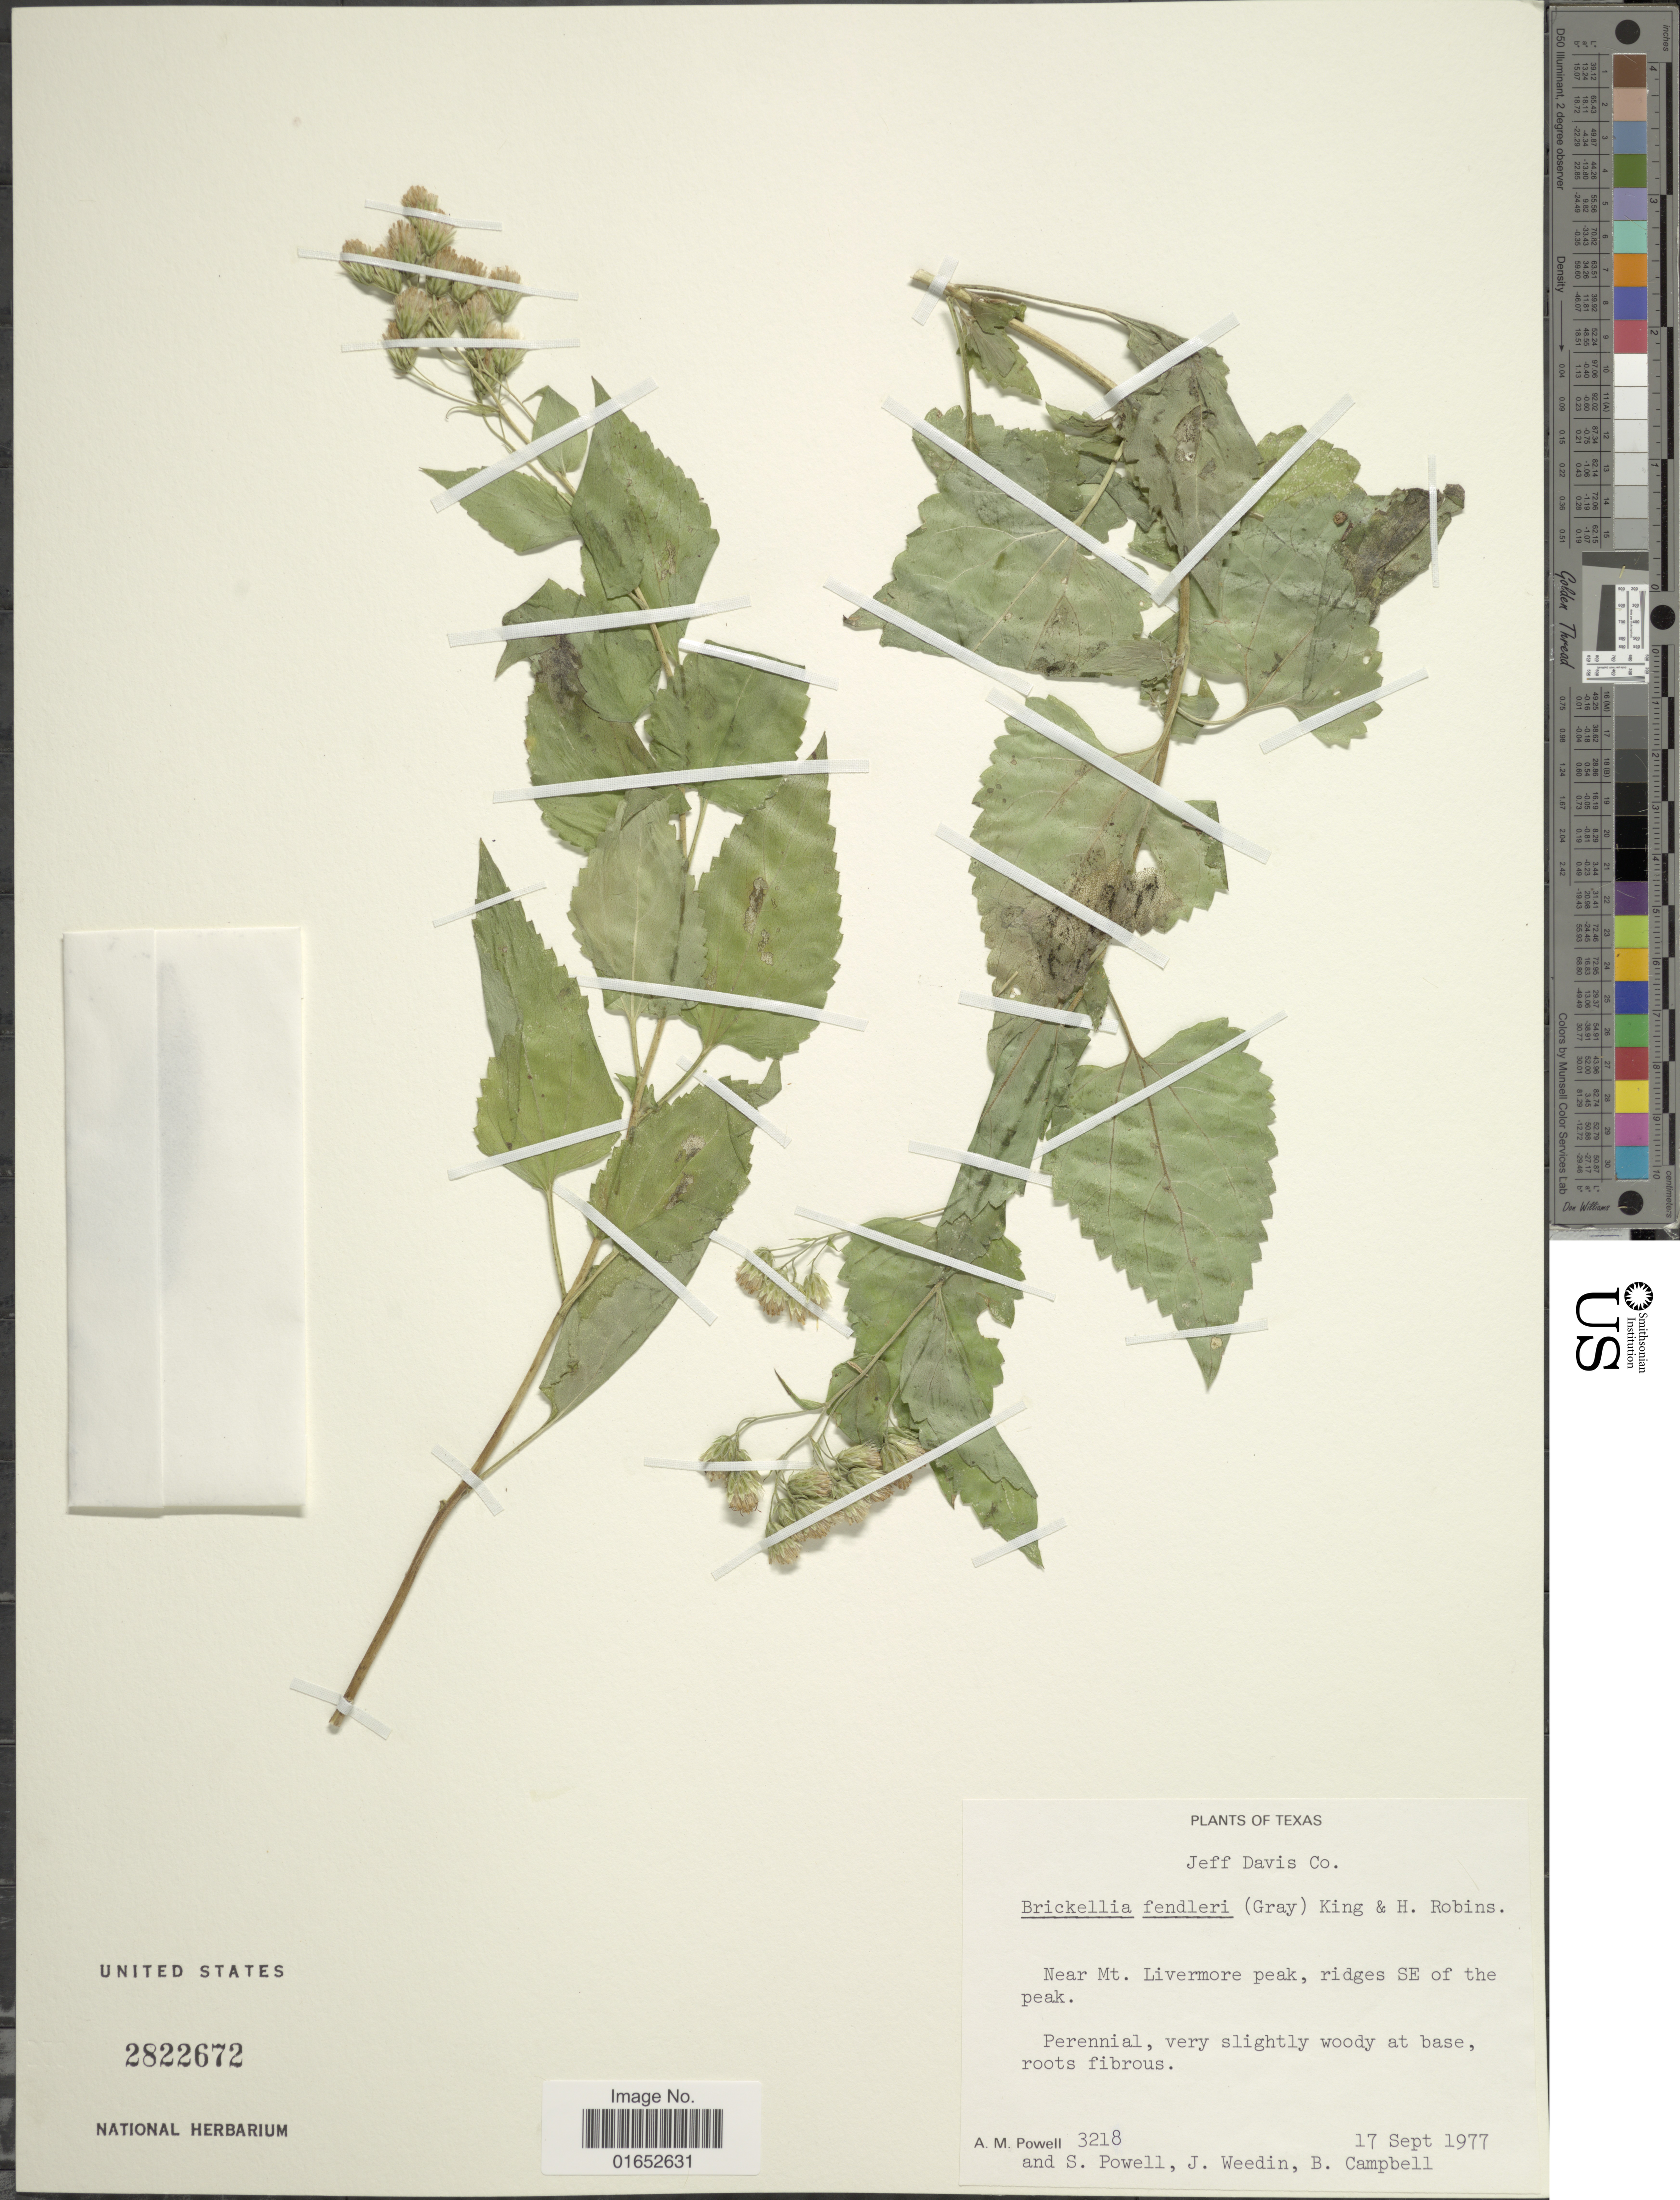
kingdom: Plantae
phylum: Tracheophyta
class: Magnoliopsida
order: Asterales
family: Asteraceae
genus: Brickelliastrum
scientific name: Brickelliastrum fendleri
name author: (A. Gray) R.M. King & H. Rob.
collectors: A. M. Powell, S. Powell, J. Weedin & B. Campbell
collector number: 3218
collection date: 1977-09-17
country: United States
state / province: Texas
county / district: Jeff Davis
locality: Near Mt Livermore peak, ridges SE of the Peak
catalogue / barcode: US 2822672